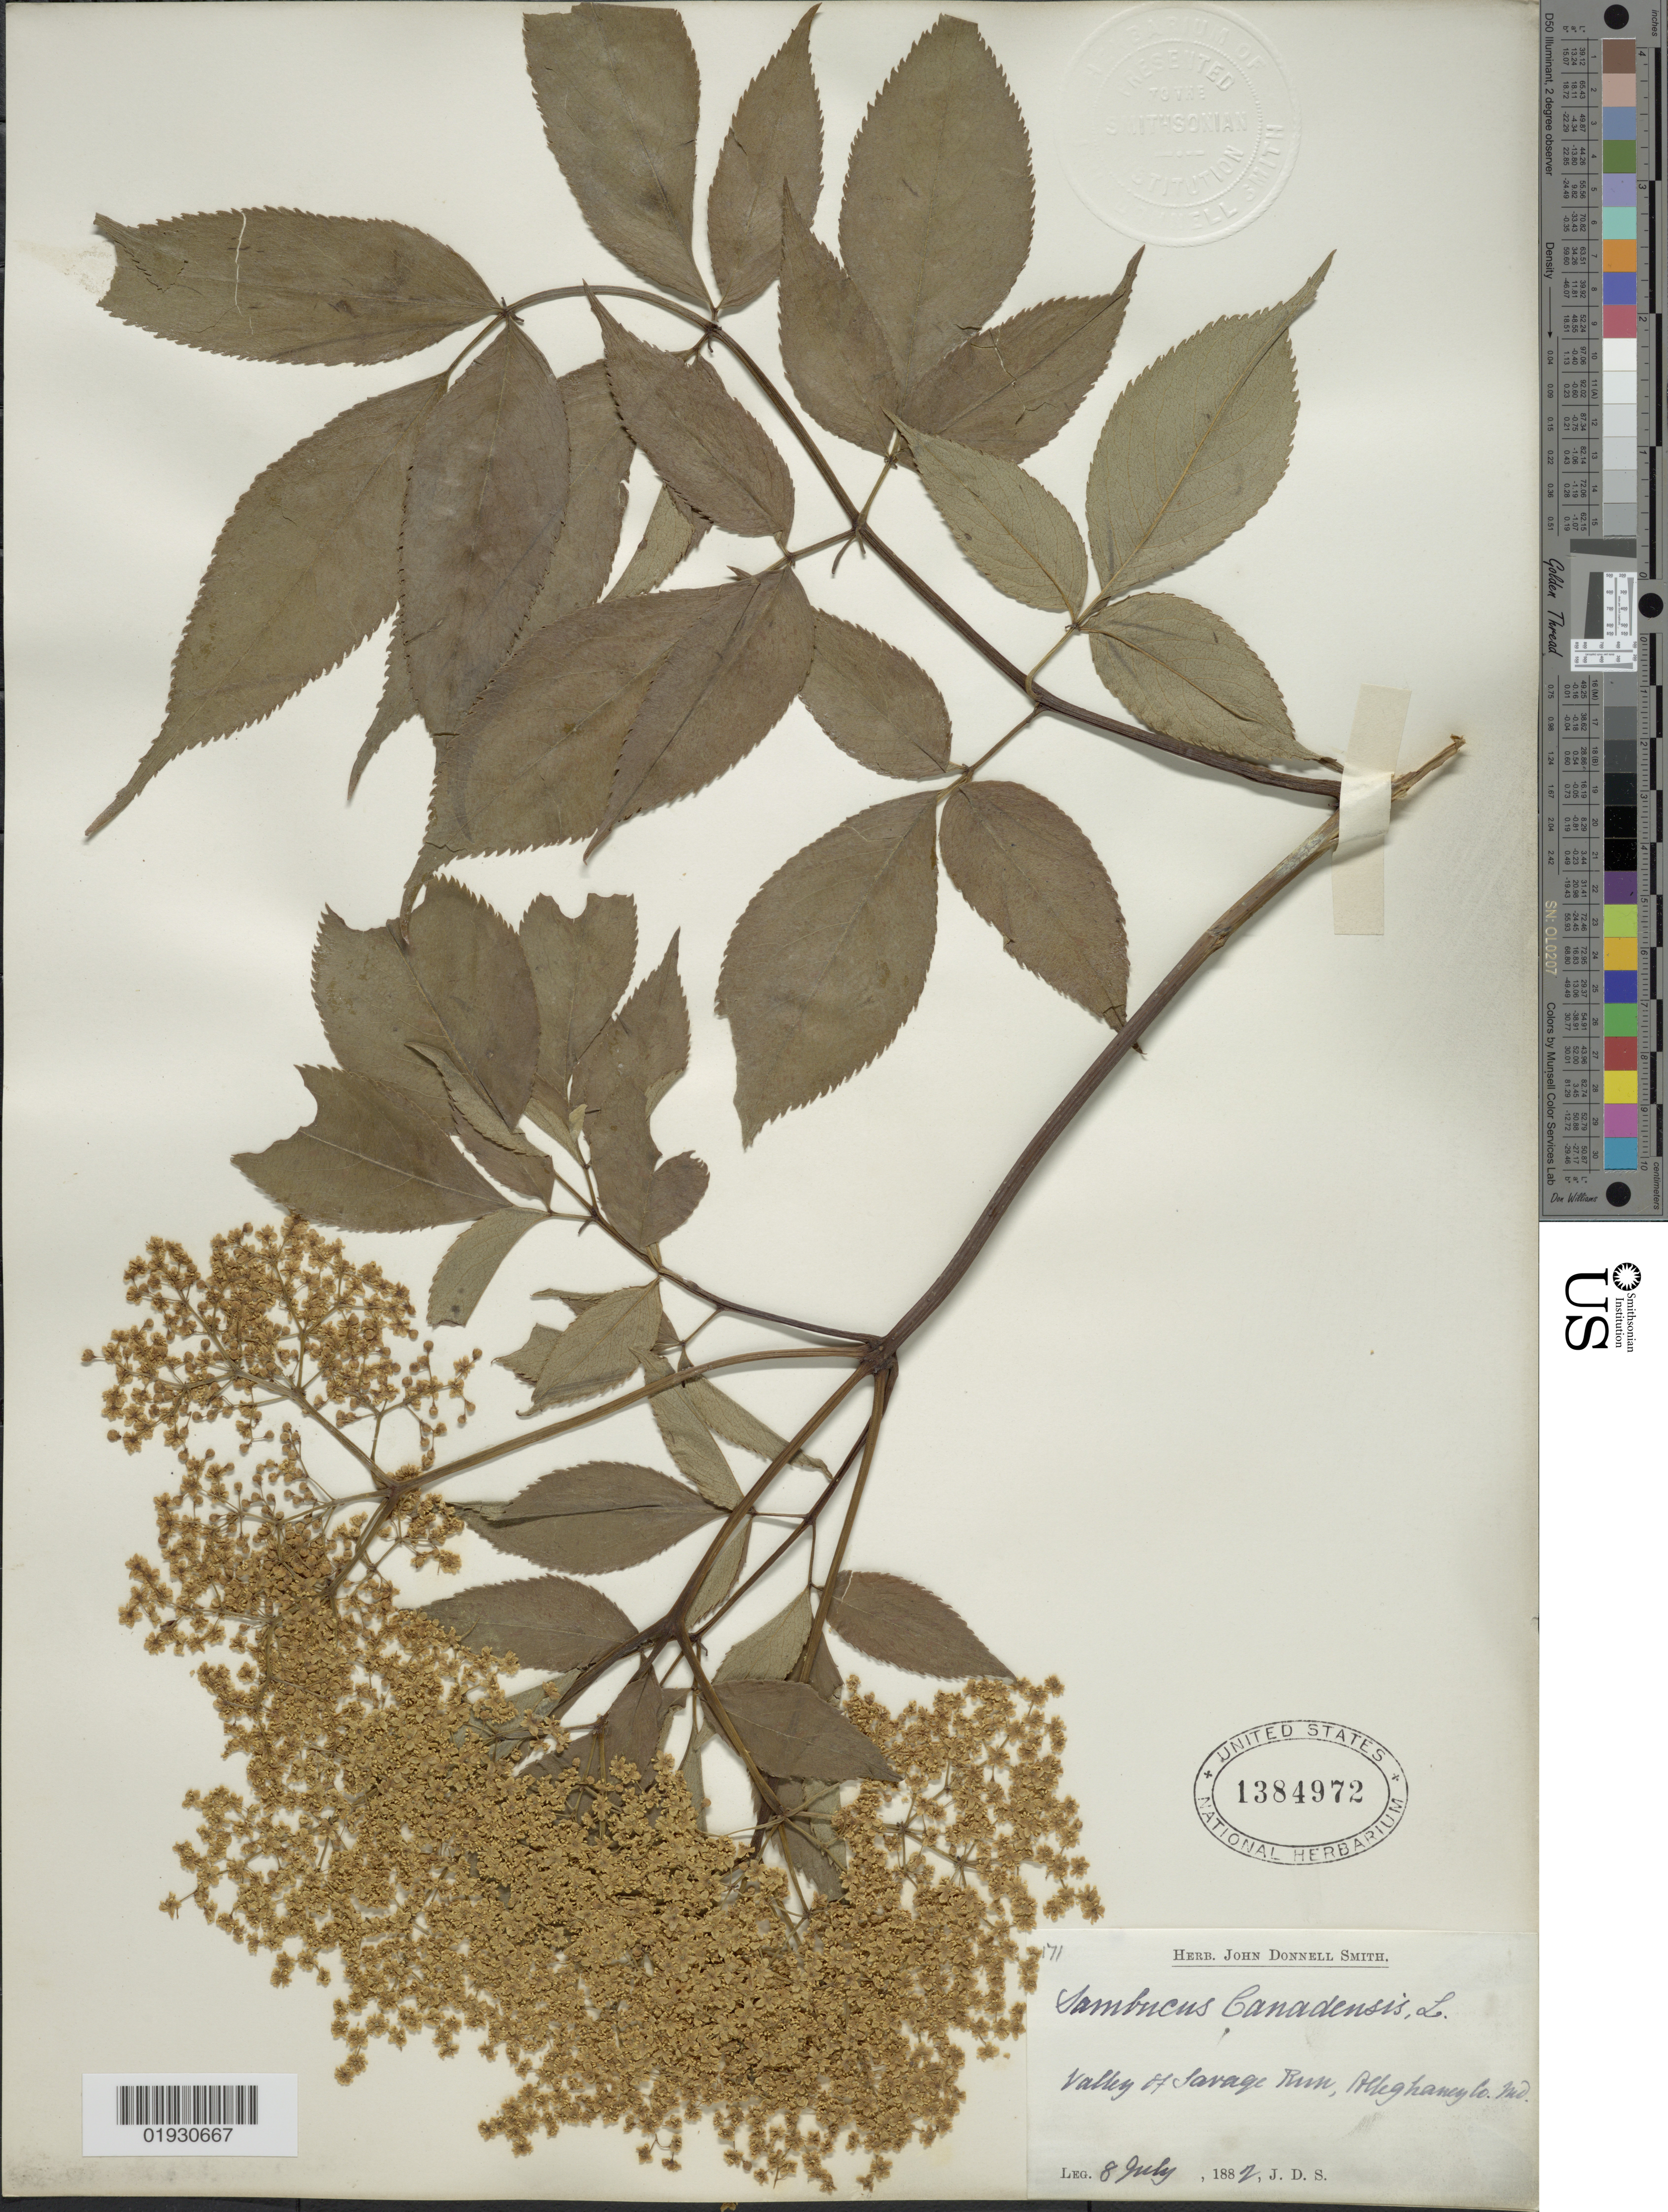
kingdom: Plantae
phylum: Tracheophyta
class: Magnoliopsida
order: Dipsacales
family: Viburnaceae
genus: Sambucus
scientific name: Sambucus canadensis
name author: L.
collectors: J. Donnell Smith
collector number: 171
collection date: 1882-07-08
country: United States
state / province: Maryland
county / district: Allegany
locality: Valley of savage Run, Alleghany Co., Md.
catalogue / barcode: US 1384972